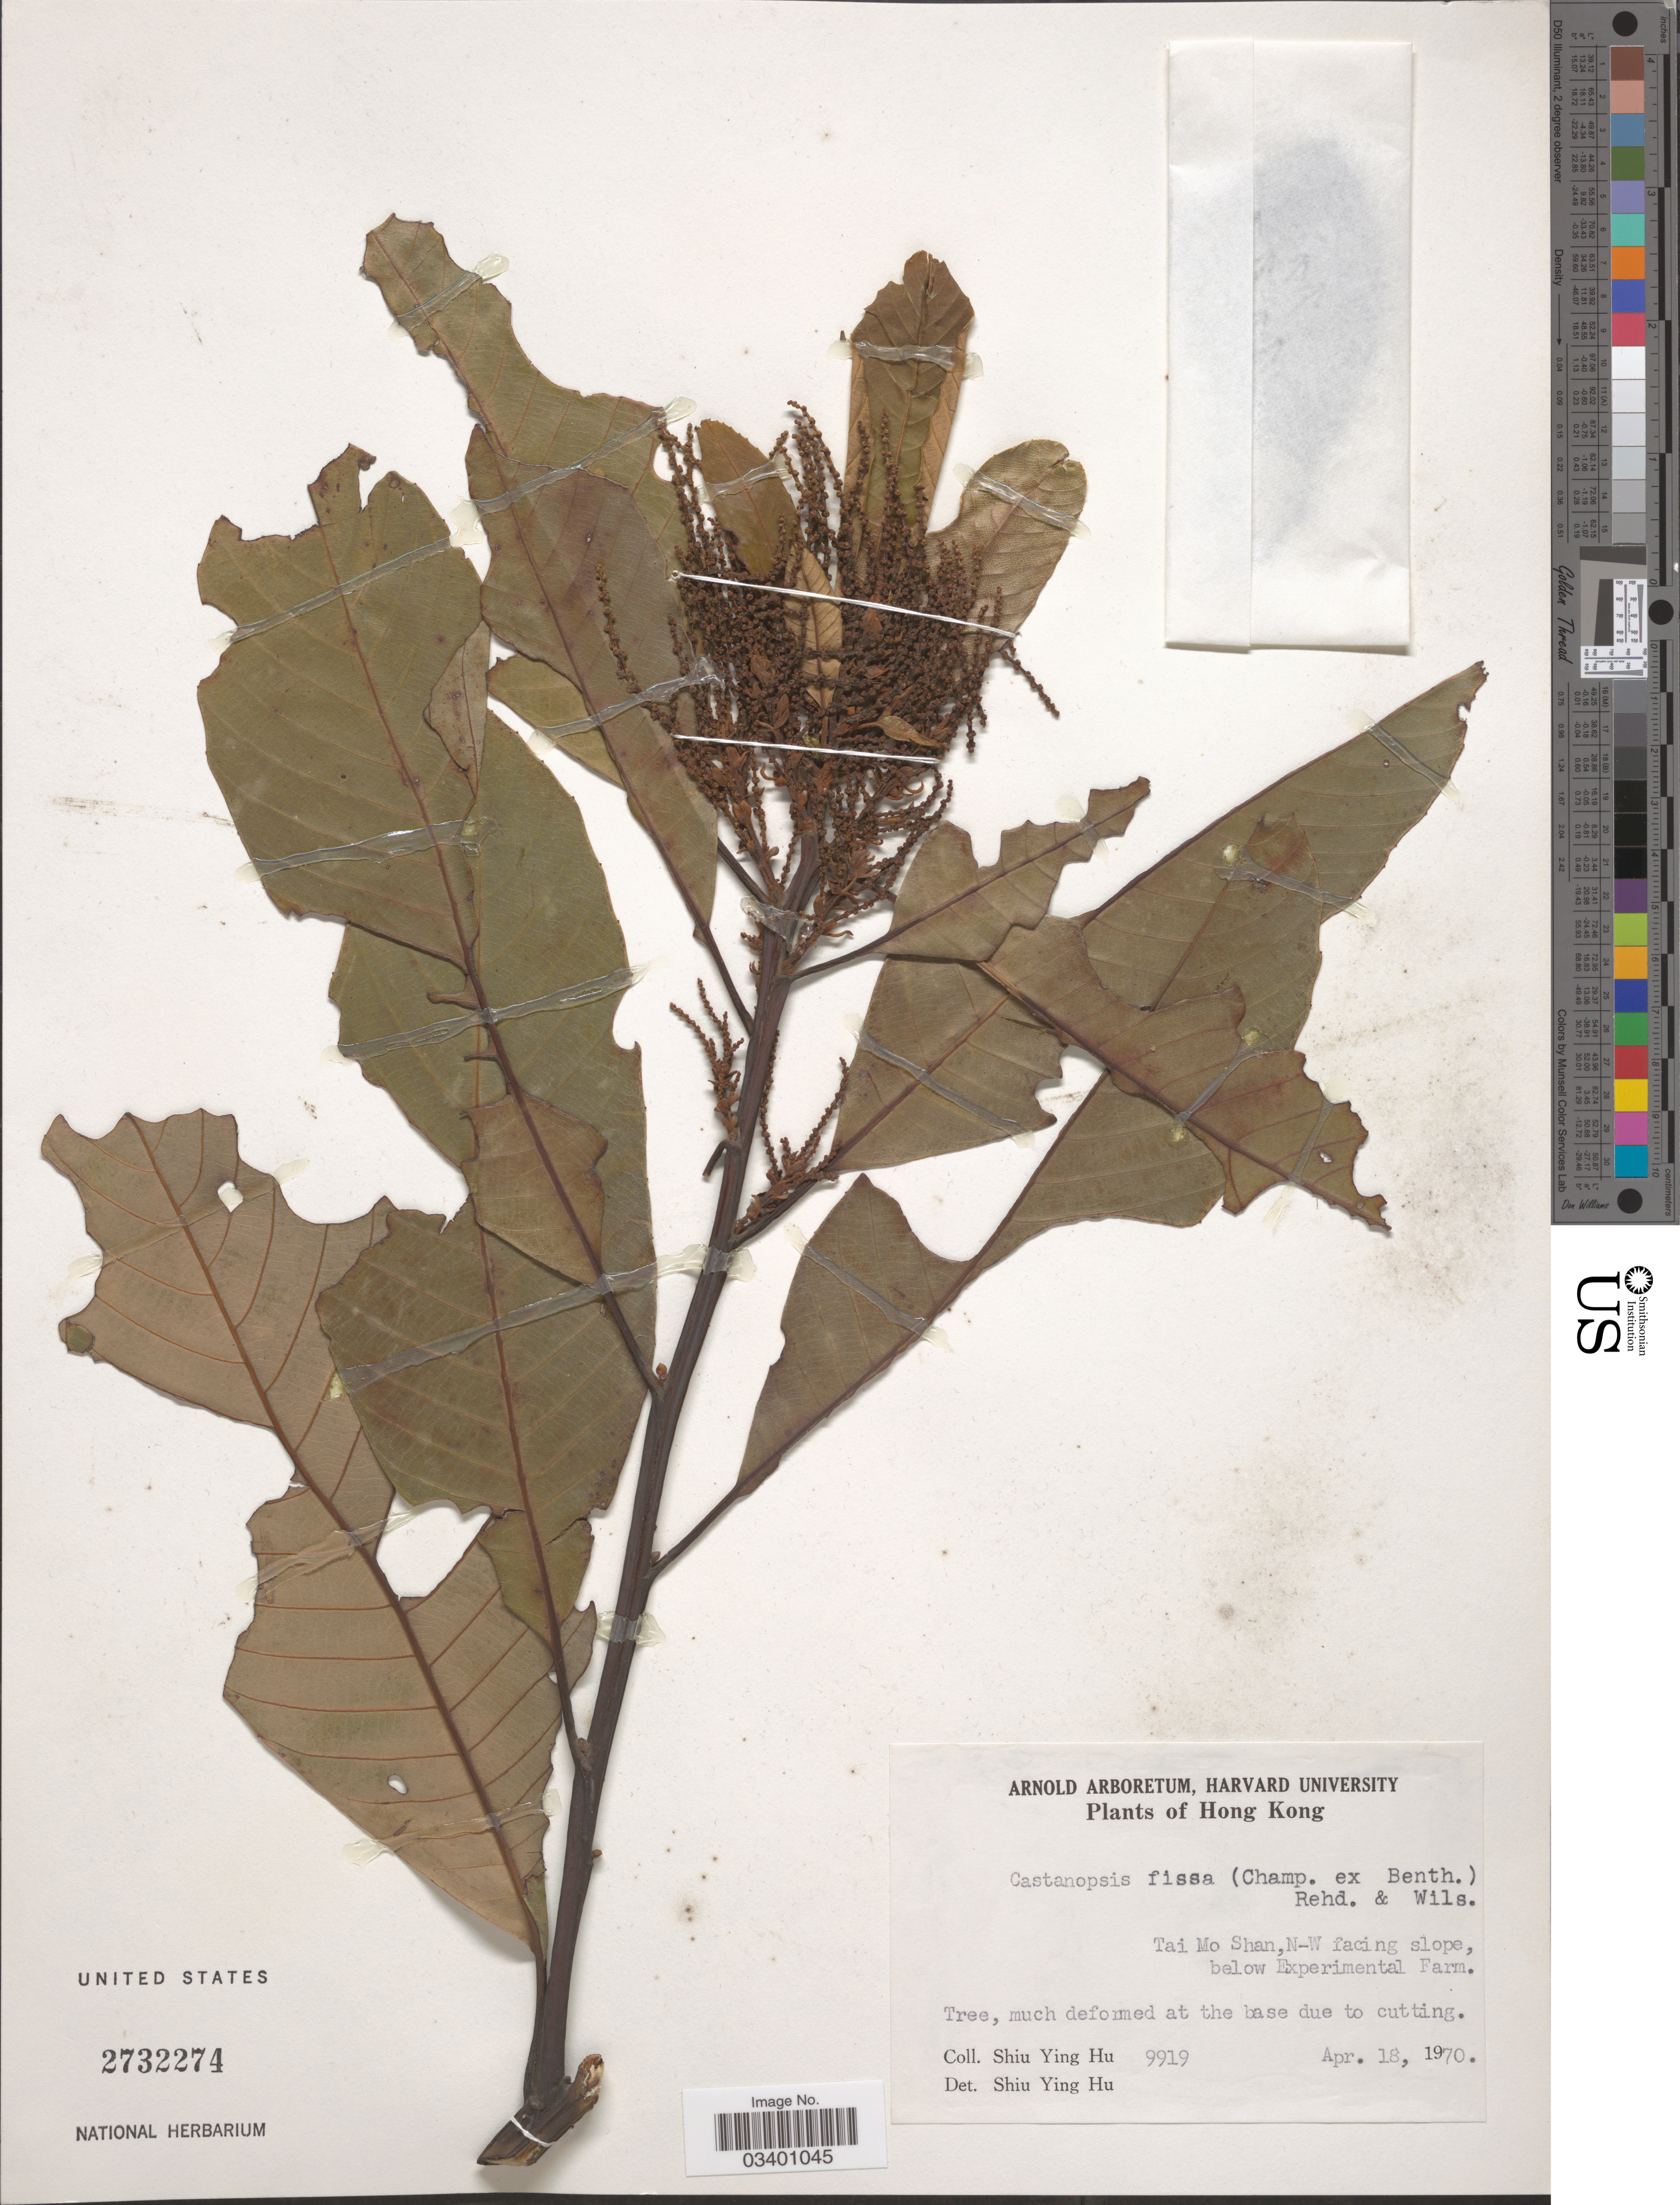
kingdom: Plantae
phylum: Tracheophyta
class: Magnoliopsida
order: Fagales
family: Fagaceae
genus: Castanopsis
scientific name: Castanopsis fissa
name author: (Champ. ex Benth.) Rehder & E.H. Wilson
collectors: S. Y. Hu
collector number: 9919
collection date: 1970-04-18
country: China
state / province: Hong Kong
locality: Tai Mo Shan, N-W facing slope, below Experimental Farm.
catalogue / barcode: US 2732274